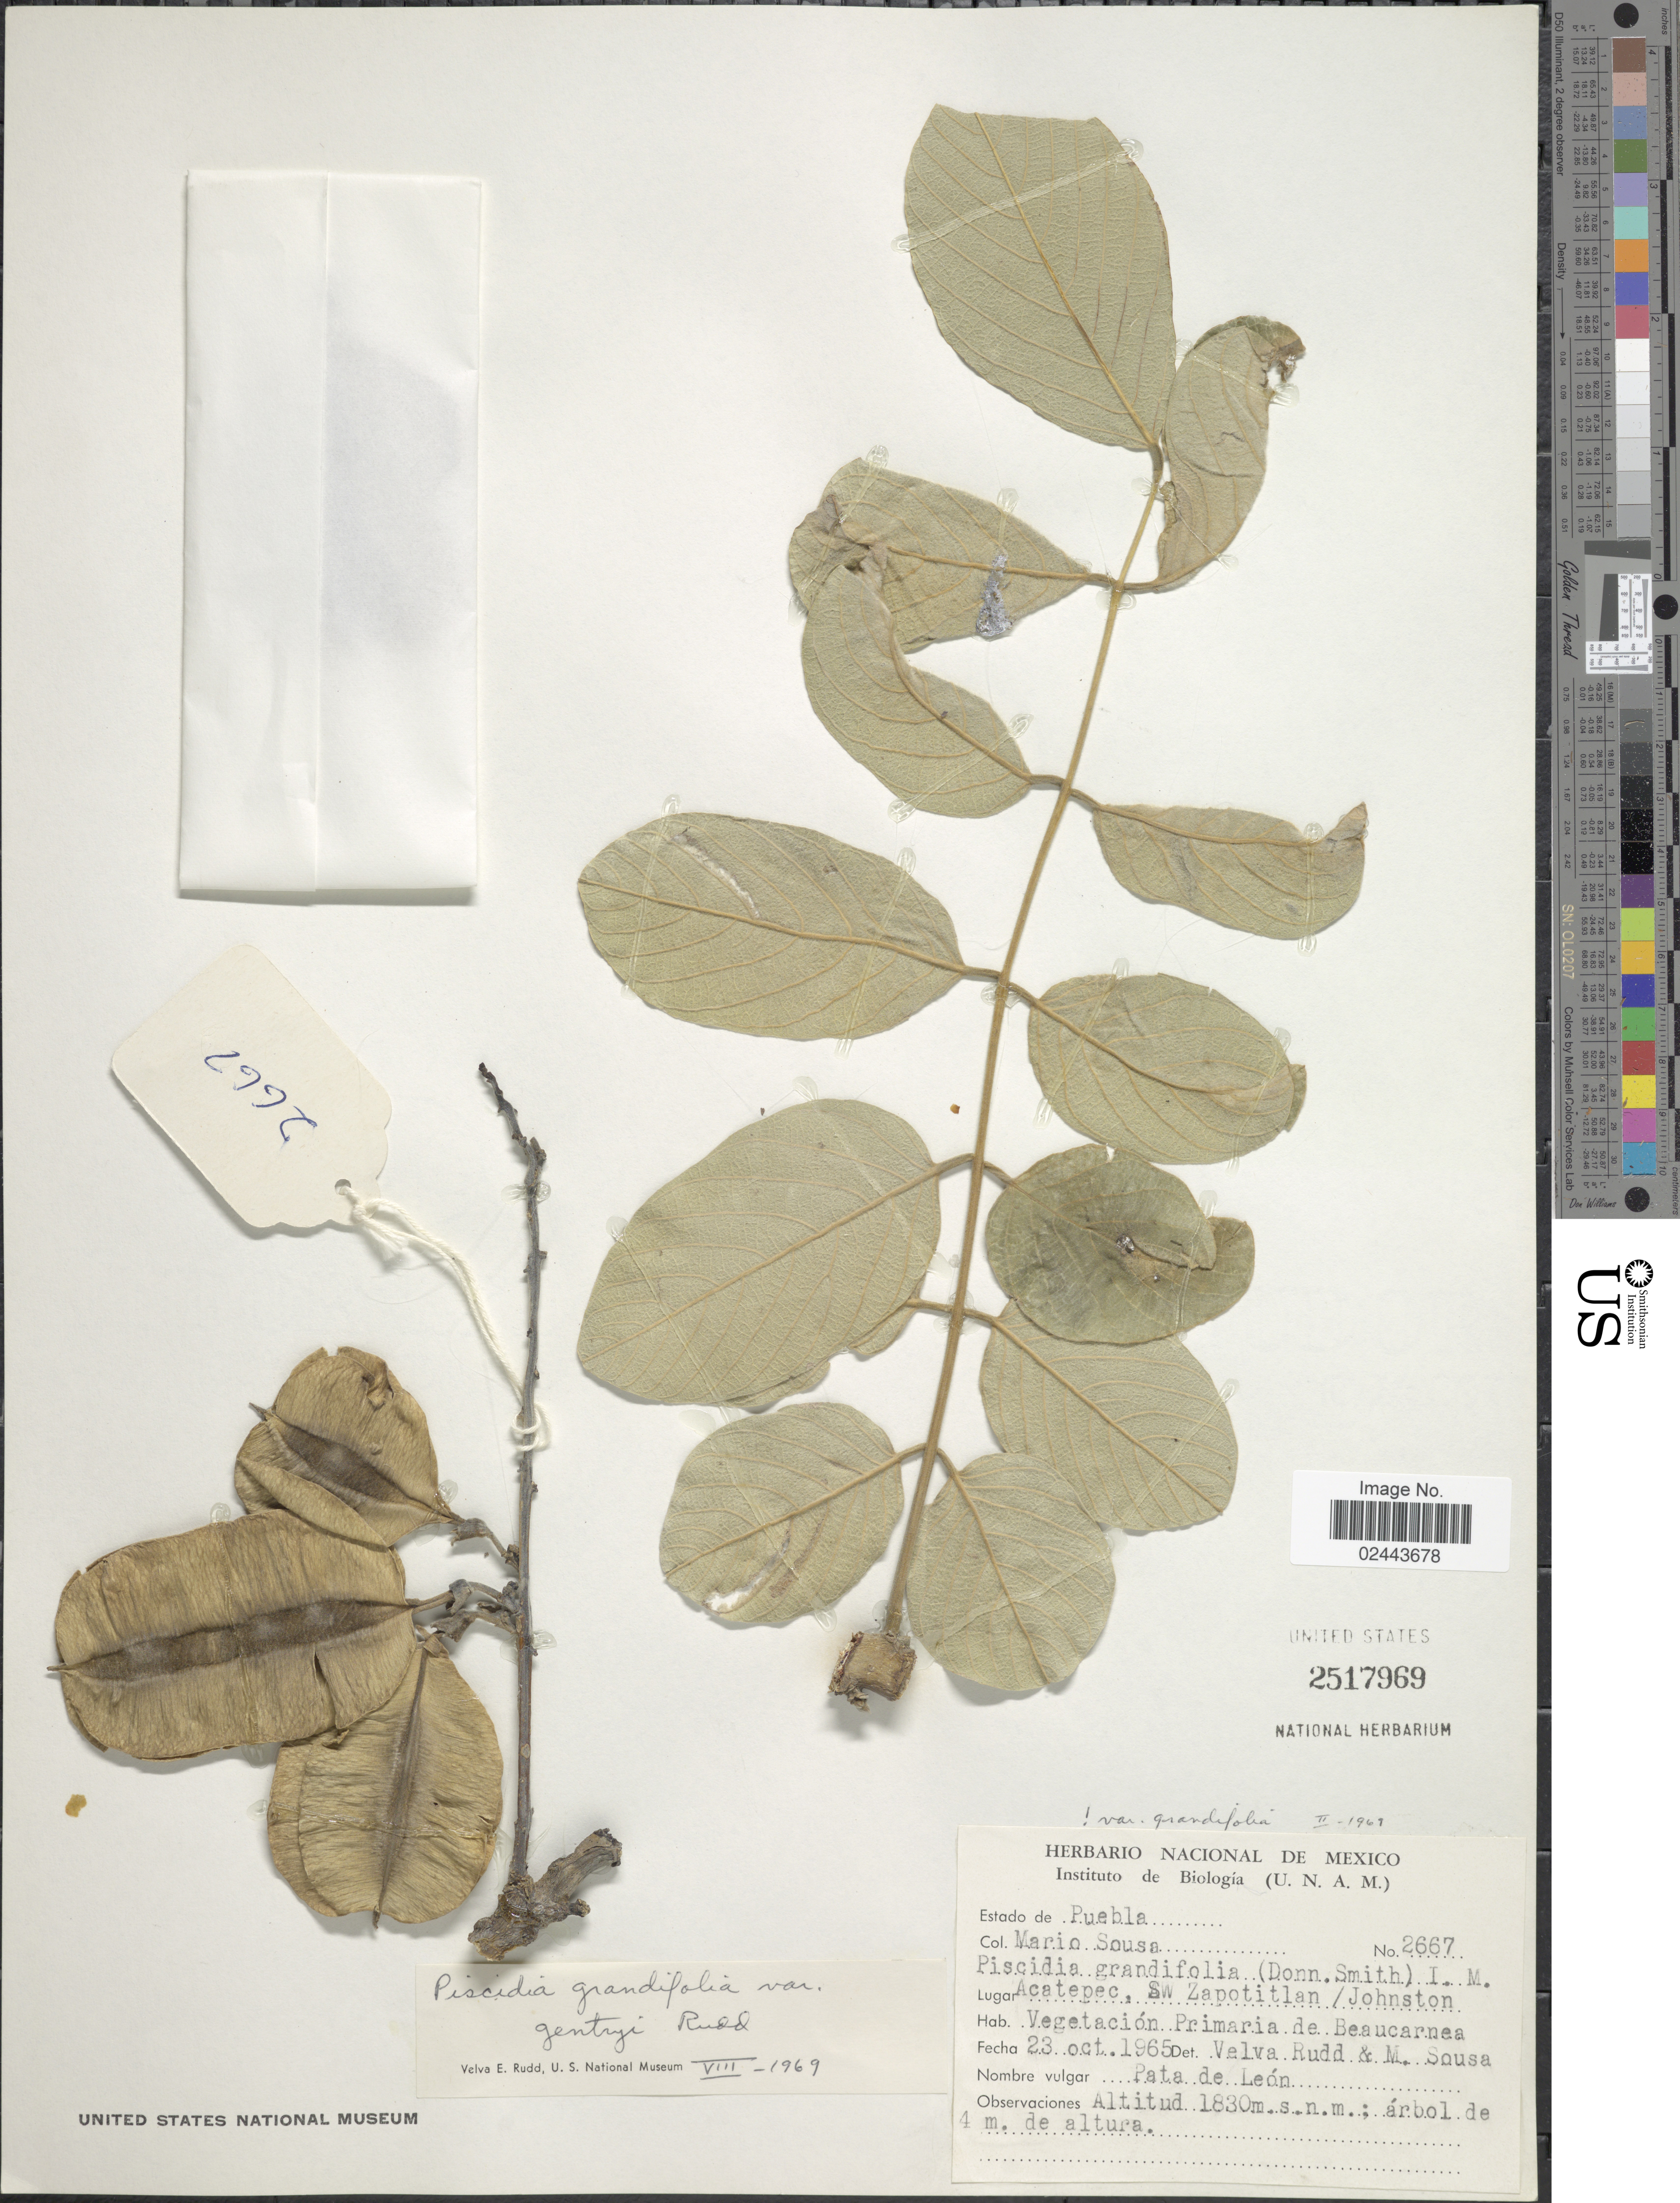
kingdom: Plantae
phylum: Tracheophyta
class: Magnoliopsida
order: Fabales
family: Fabaceae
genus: Piscidia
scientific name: Piscidia grandifolia var. gentryi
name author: Rudd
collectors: M. Sousa S.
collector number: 2667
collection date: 1965-10-23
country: Mexico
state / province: Puebla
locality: Acatepec, SW Zapotitlan/Johnston, Vegetacion Primaria de Beaucarnea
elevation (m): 1830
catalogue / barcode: US 2517969